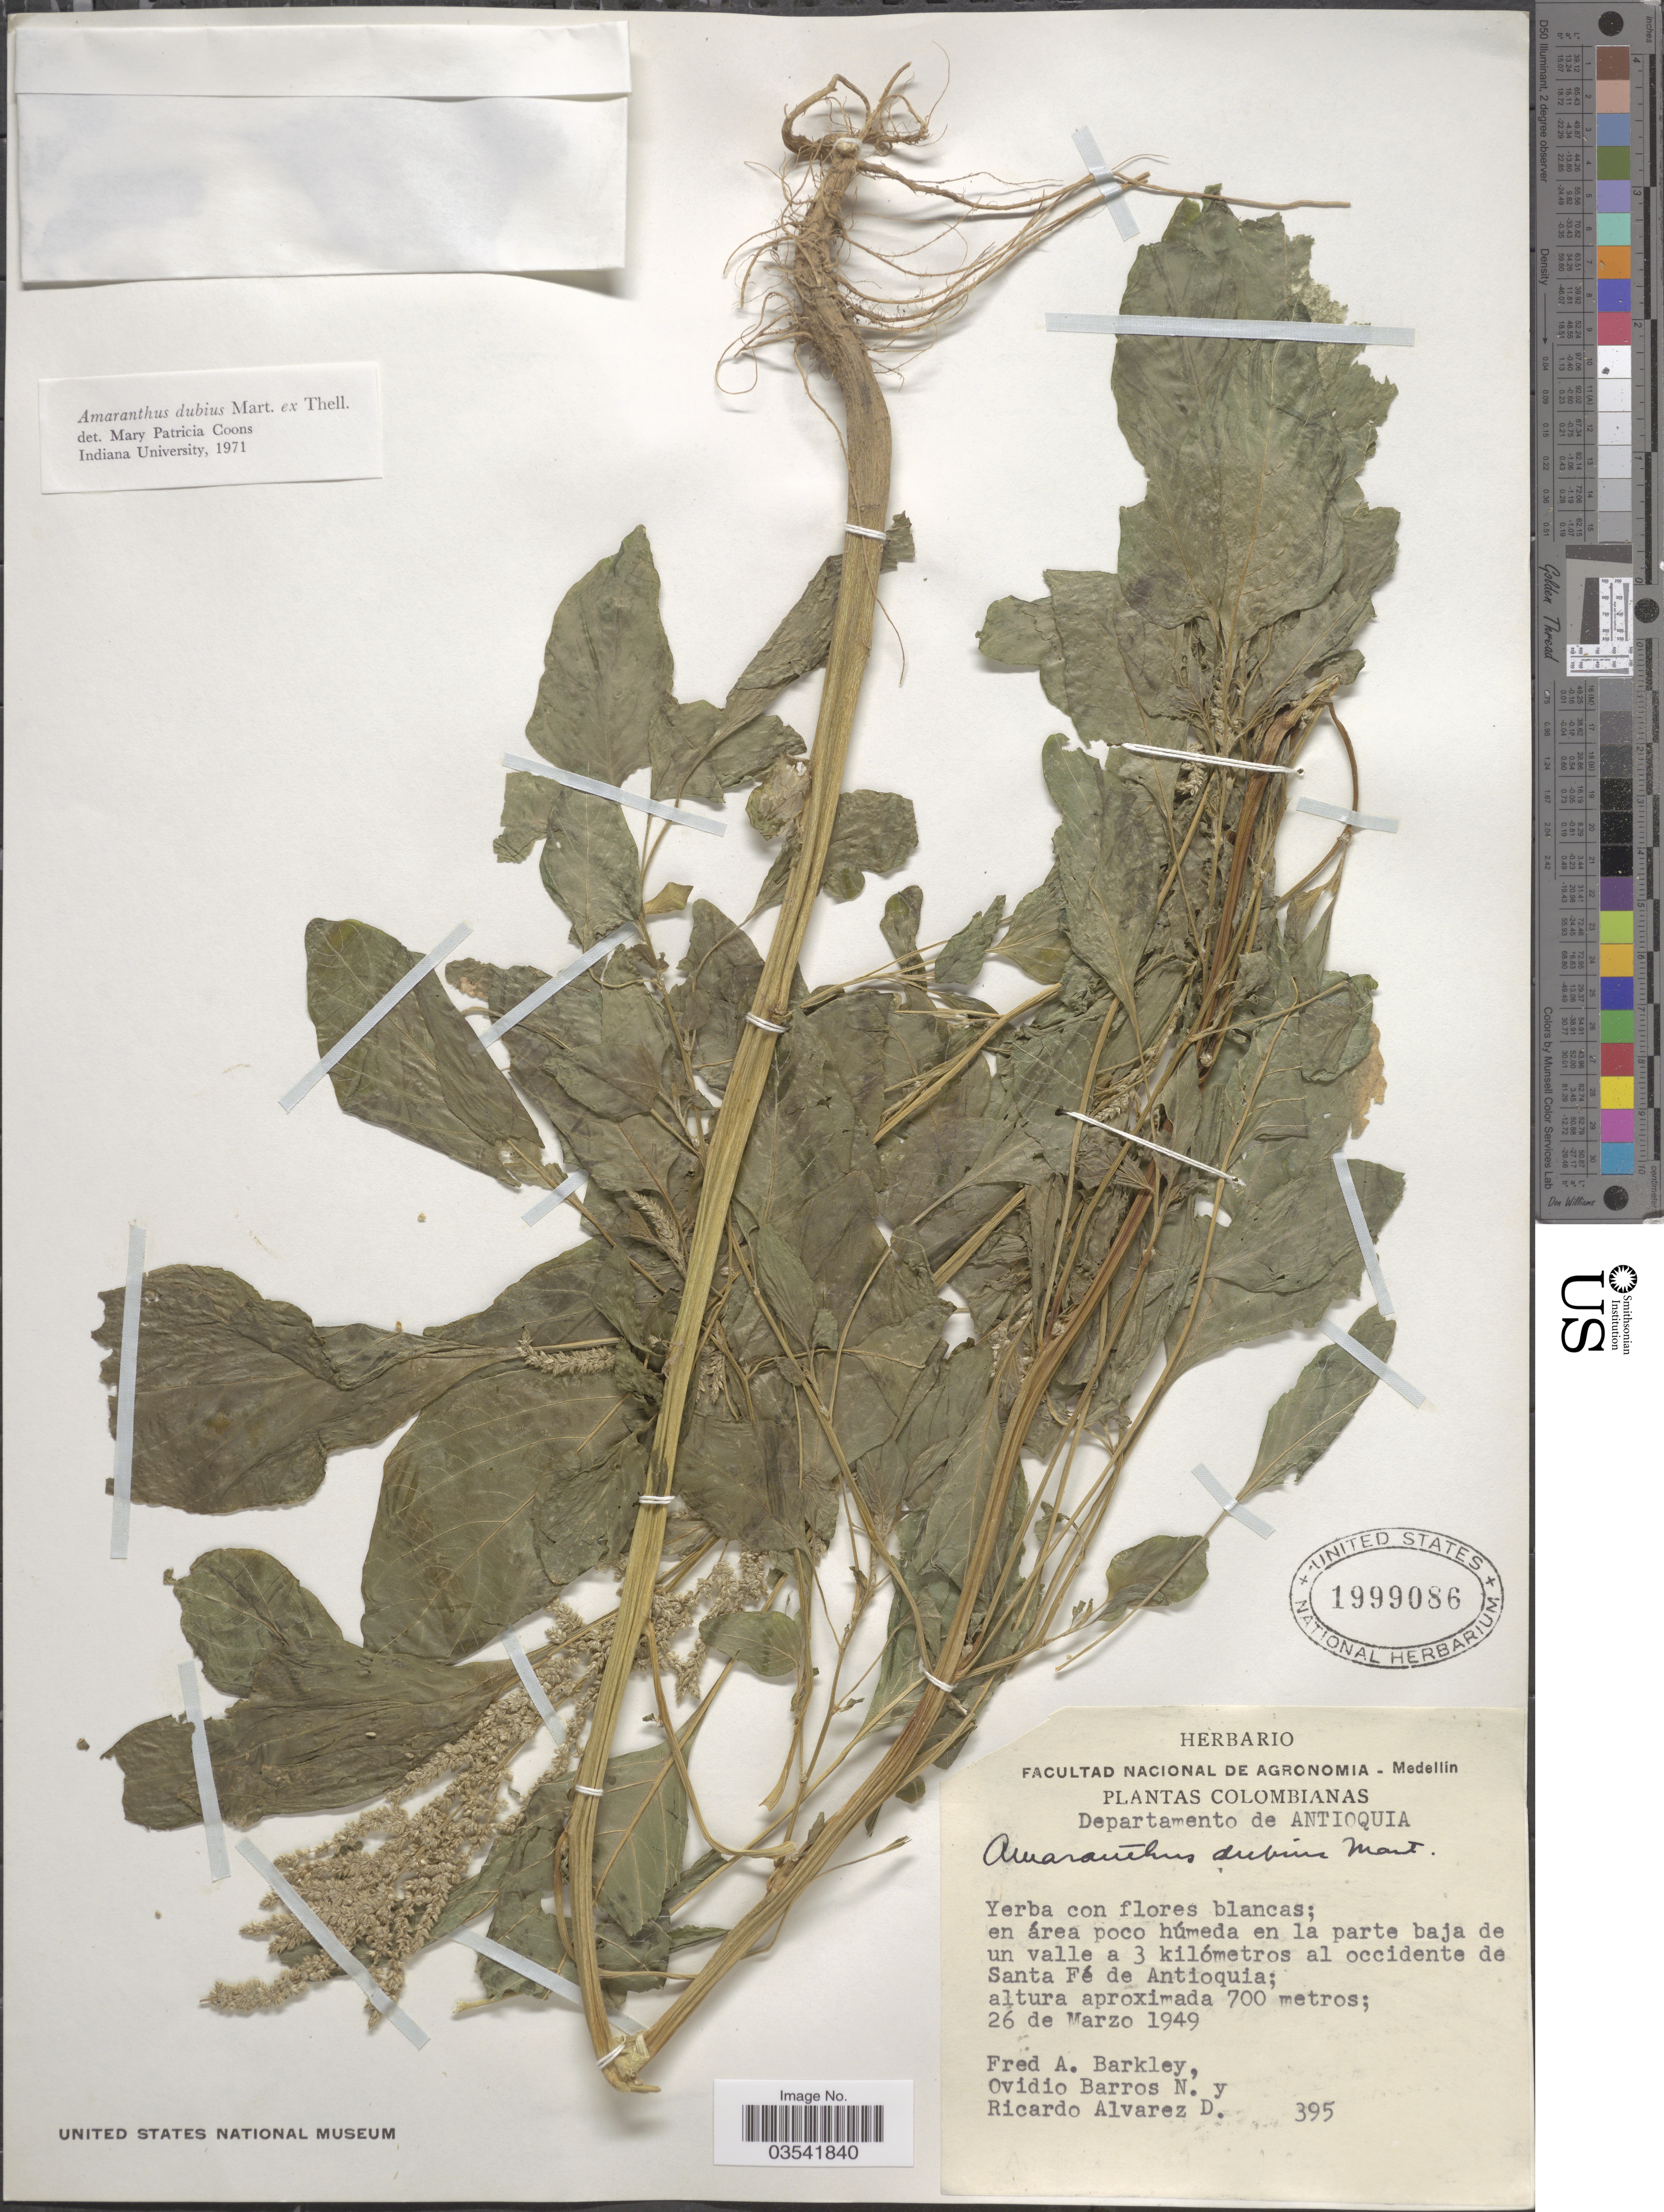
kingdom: Plantae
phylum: Tracheophyta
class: Magnoliopsida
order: Caryophyllales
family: Amaranthaceae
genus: Amaranthus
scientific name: Amaranthus dubius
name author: Mart. ex Thell.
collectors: F. A. Barkley, O. Barros N. & R. Álvarez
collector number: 395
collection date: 1949-03-26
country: Colombia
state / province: Antioquia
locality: Departamento de Antioquia. En la parte baja de un valle a 3 kilómetros al occidente de Santa Fé de Antioquia.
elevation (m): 700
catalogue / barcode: US 1999086